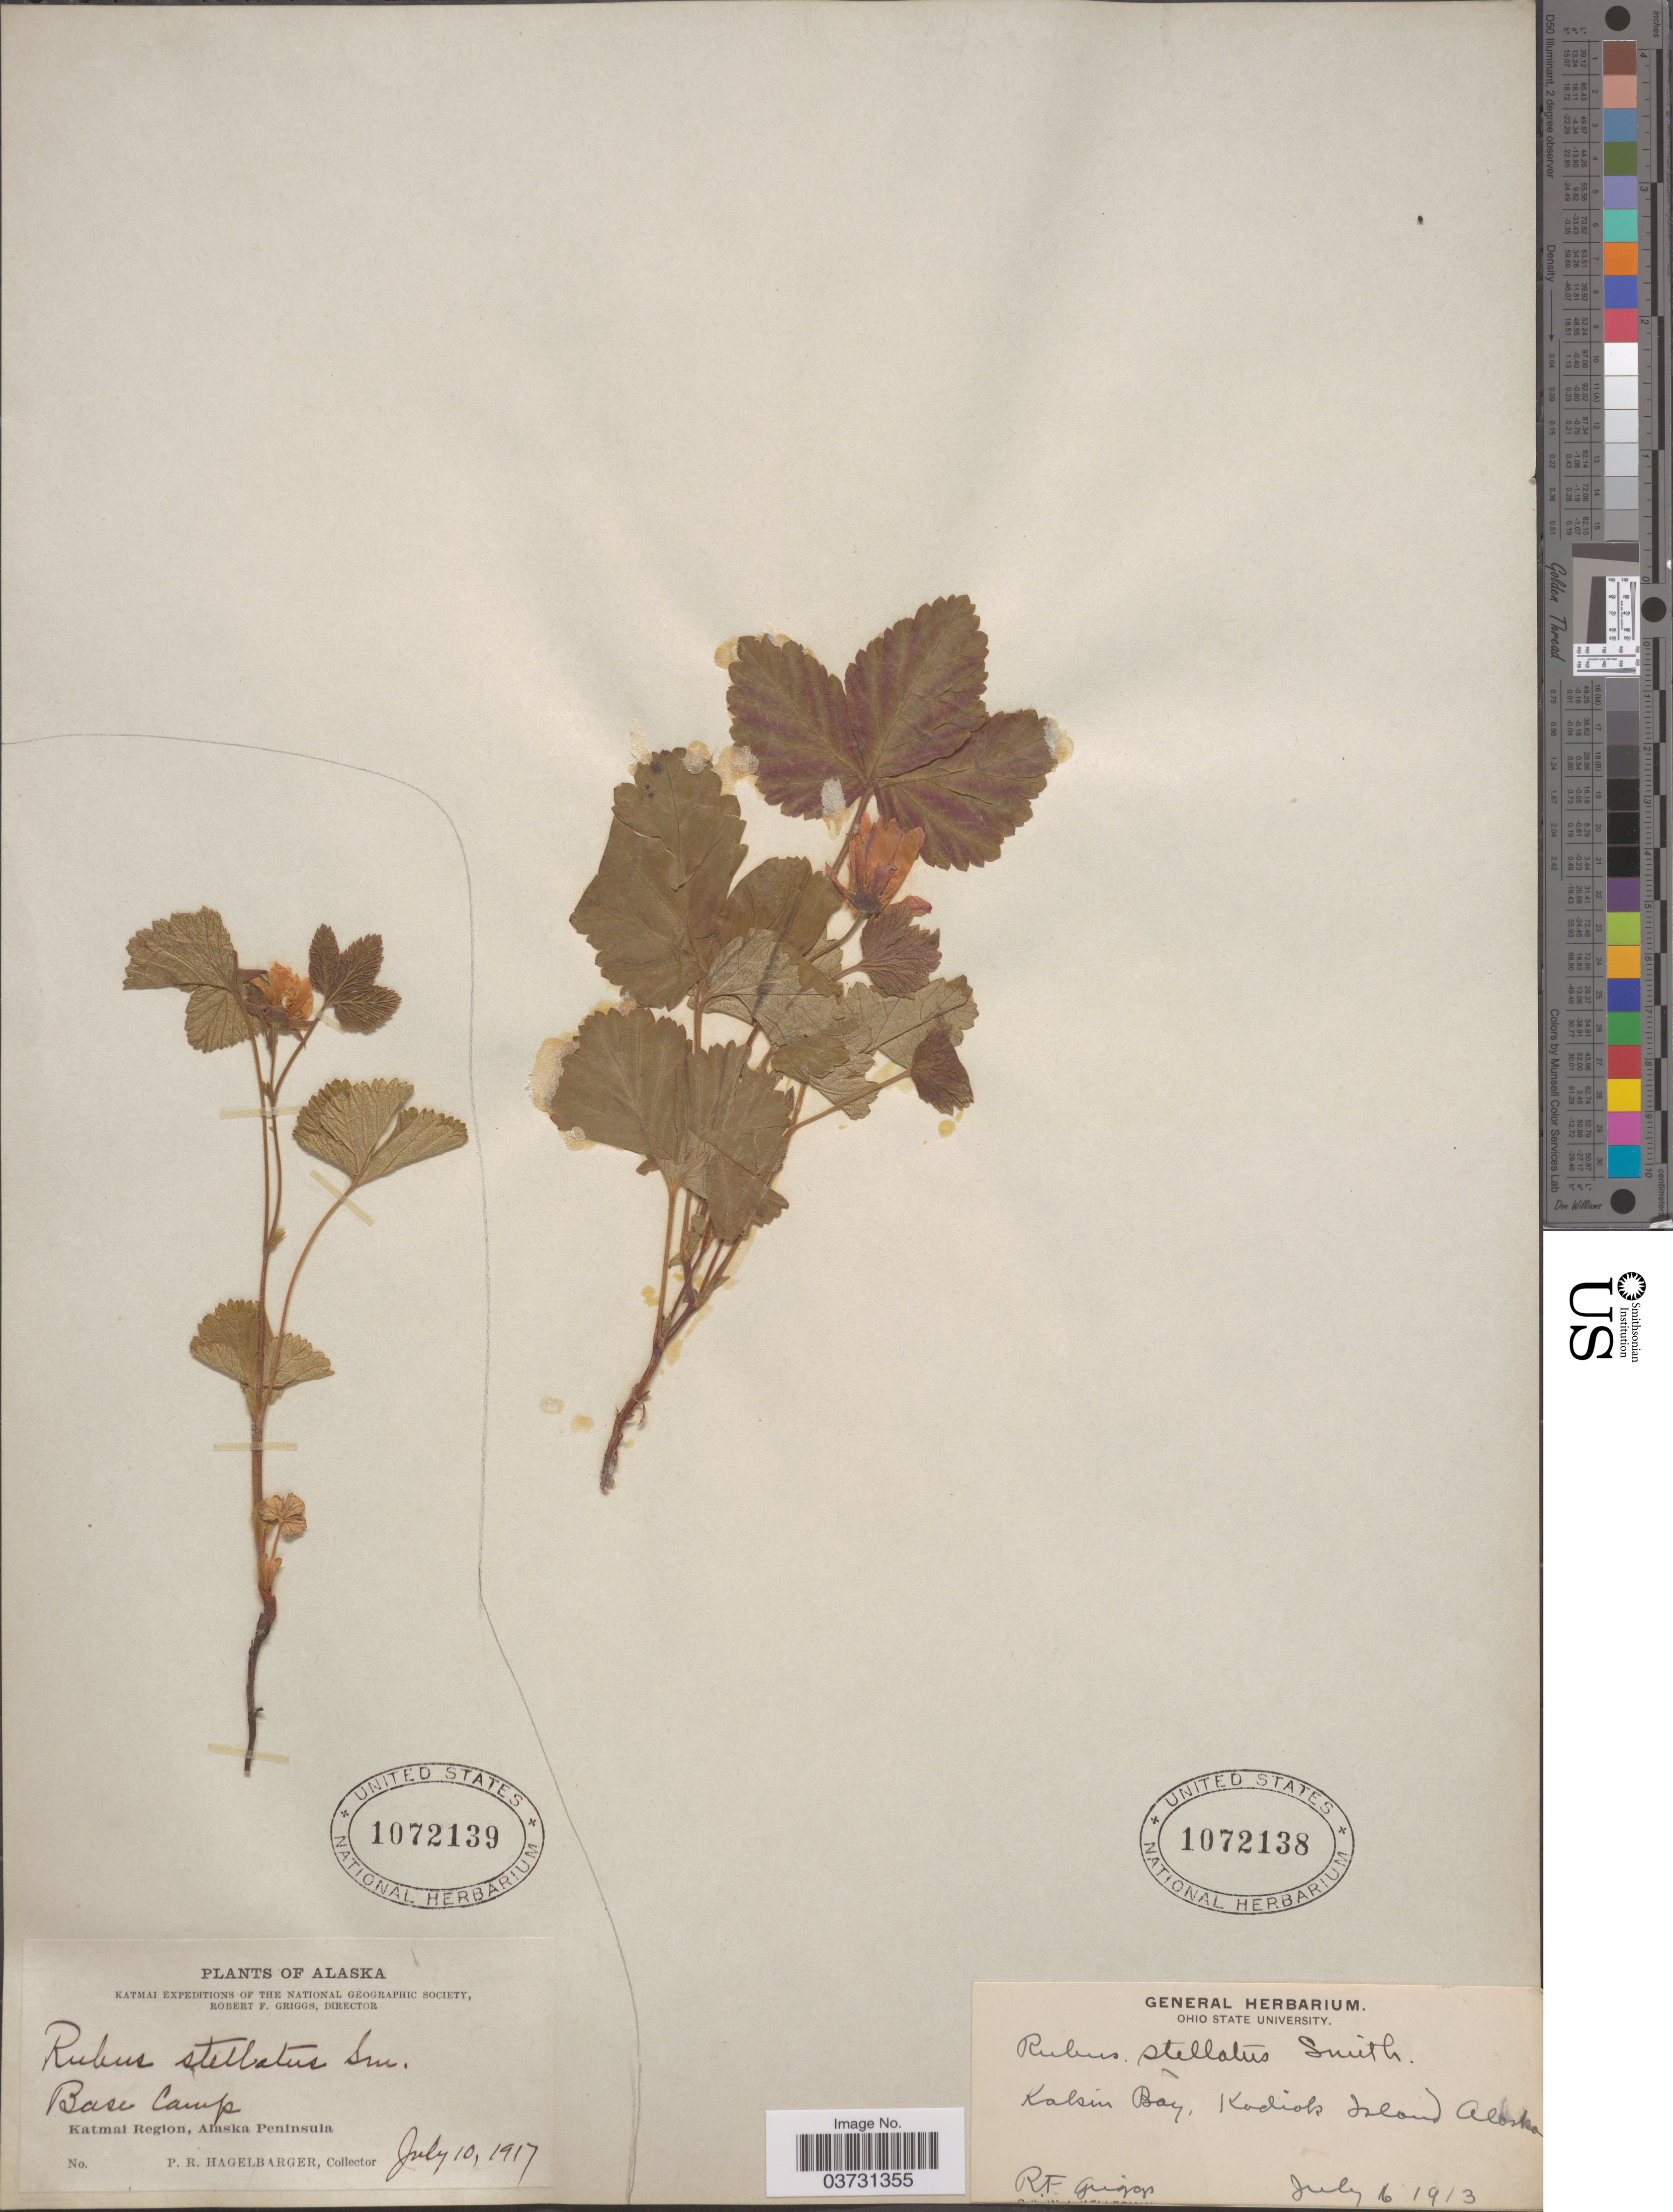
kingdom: Plantae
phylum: Tracheophyta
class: Magnoliopsida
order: Rosales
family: Rosaceae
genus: Rubus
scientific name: Rubus stellatus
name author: Sm.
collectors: R. F. Griggs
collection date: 1913-07-16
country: United States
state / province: Alaska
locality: Kalsin Bay, Kodiak Island.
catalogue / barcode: US 1072138